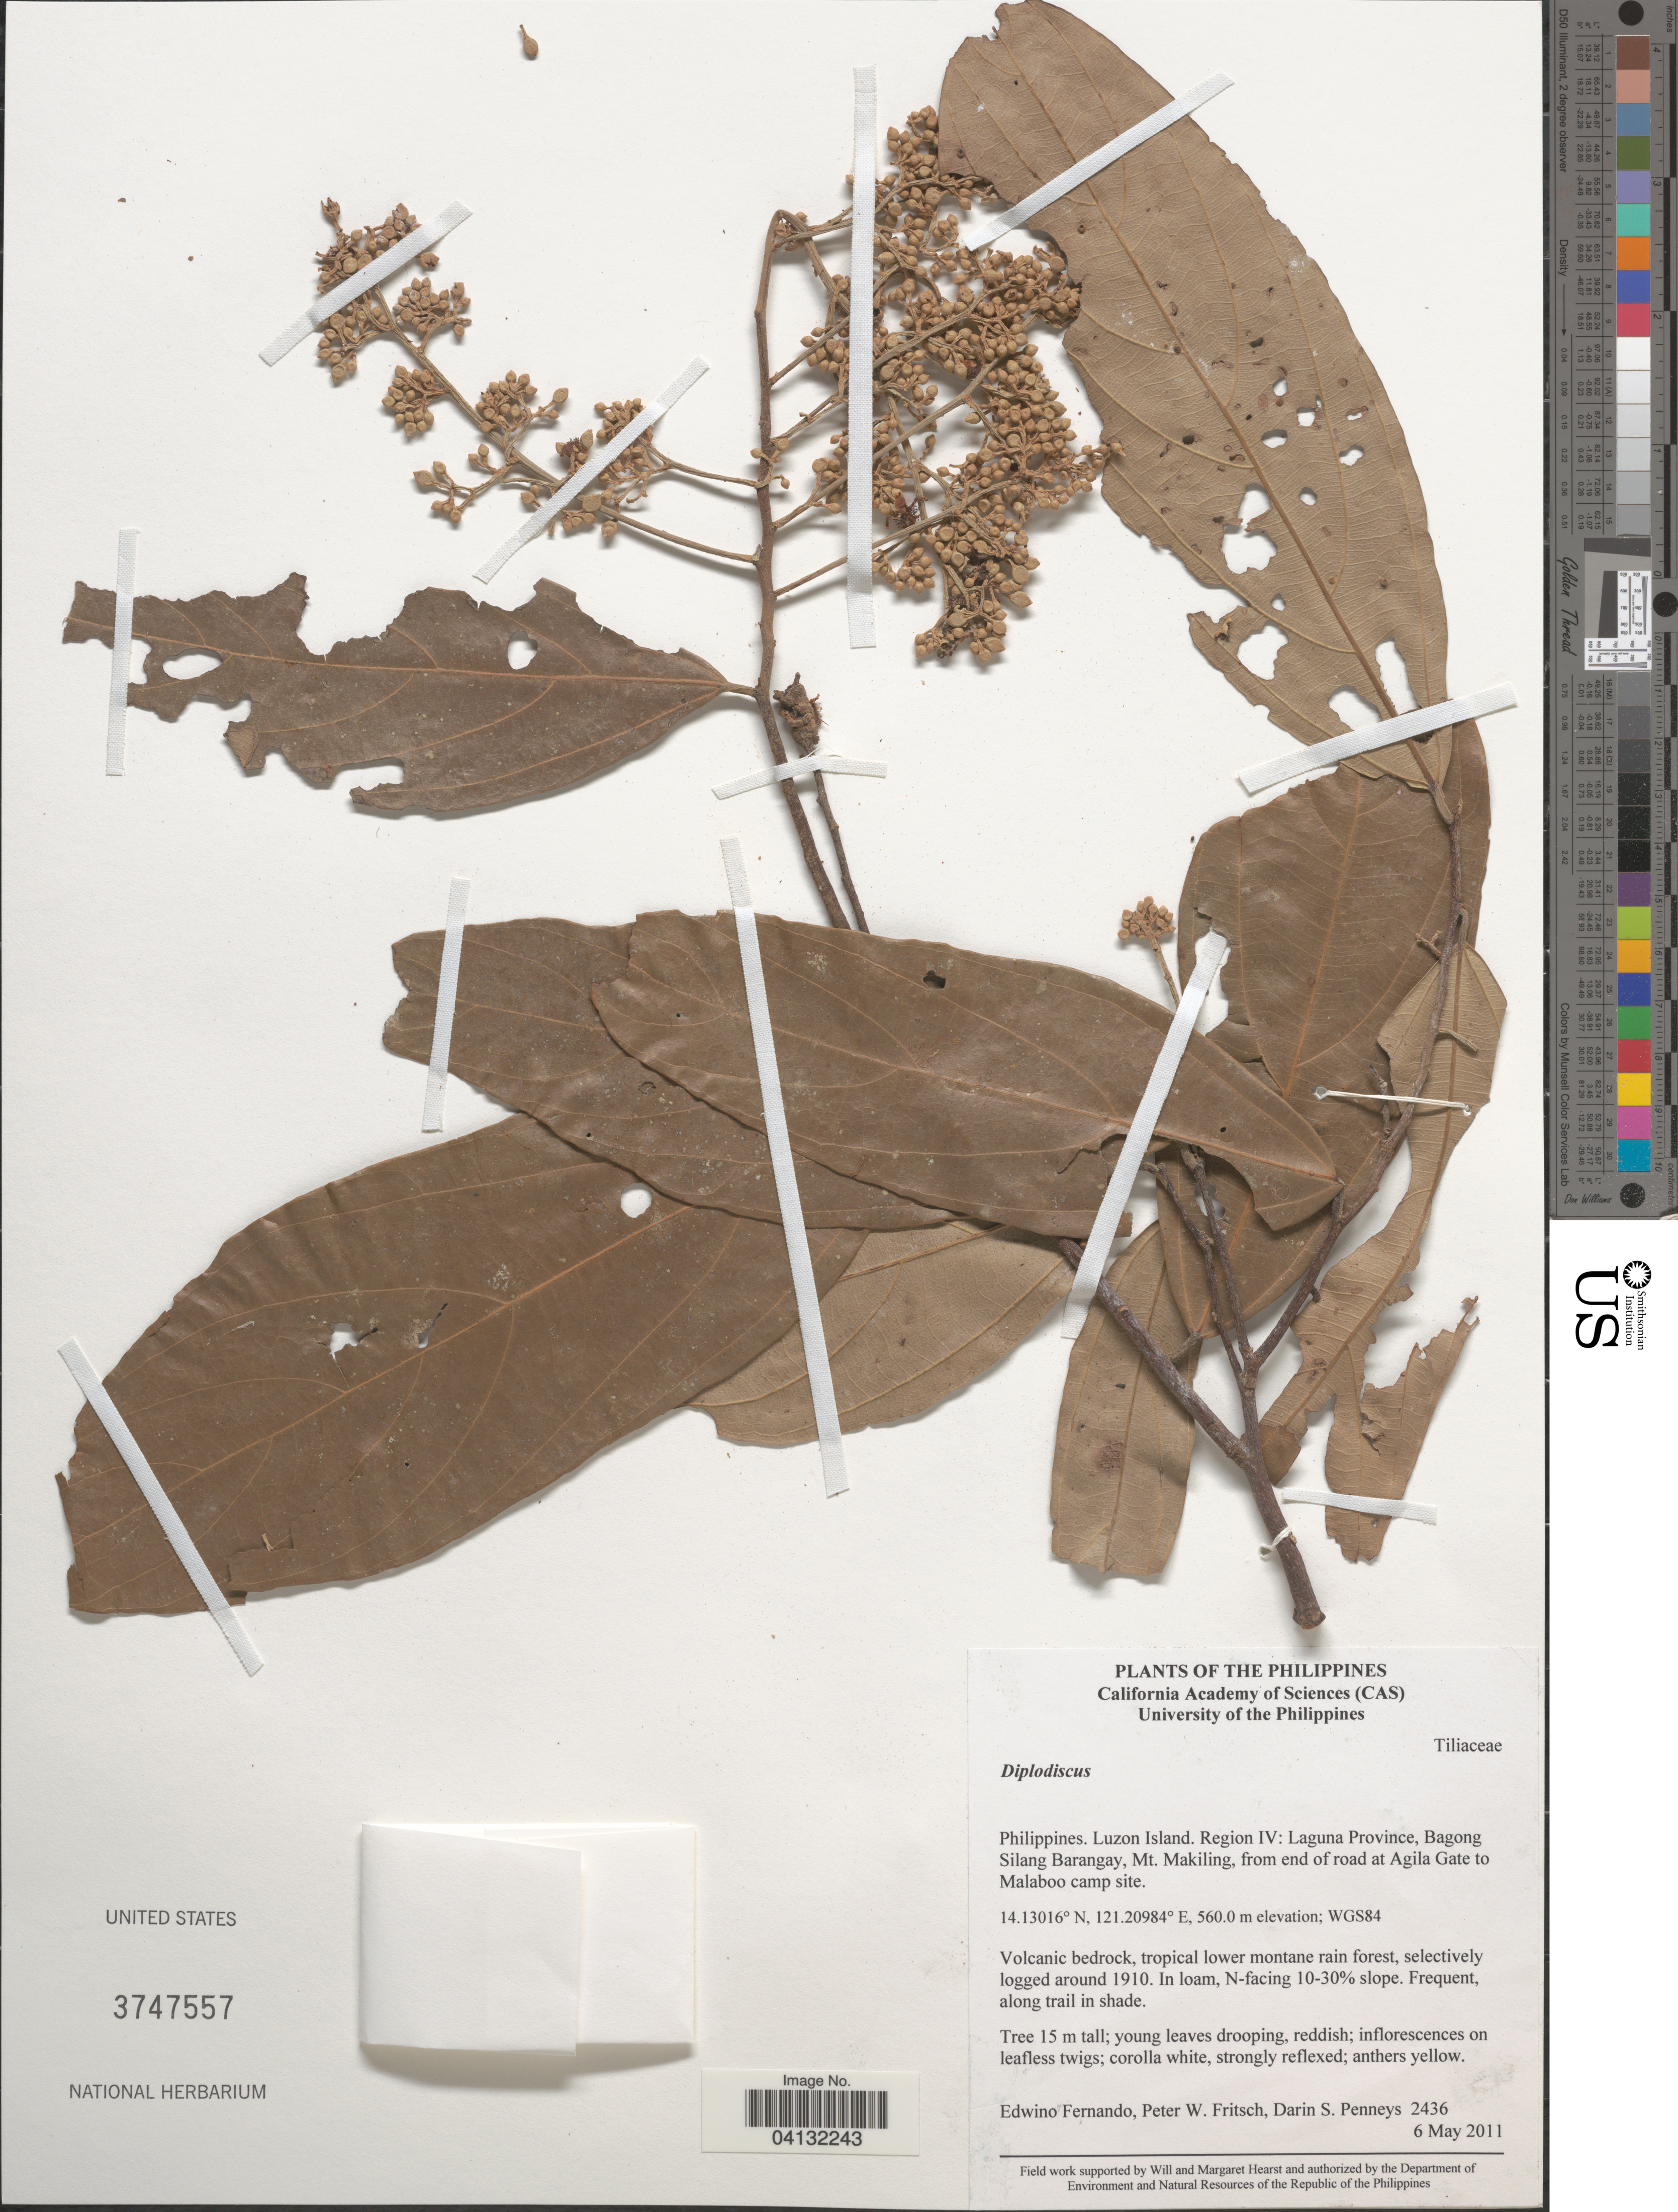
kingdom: Plantae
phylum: Tracheophyta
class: Magnoliopsida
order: Malvales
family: Malvaceae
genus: Diplodiscus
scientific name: Diplodiscus paniculatus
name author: Turcz.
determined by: Dorr, L. J., (BOT), Smithsonian Institution - National Museum of Natural History (UNITED STATES)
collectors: E. S. Fernando, P. W. Fritsch & D. S. Penneys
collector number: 2436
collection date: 2011-05-06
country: Philippines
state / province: Calabarzon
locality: Luzon Island. Region IV: Laguna Province, Bagong Silang Barangay, Mt. Makiling, from end of road at Agila Gate to Malaboo camp site. WGS84. N-facing 10-30% slope.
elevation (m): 560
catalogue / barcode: US 3747557